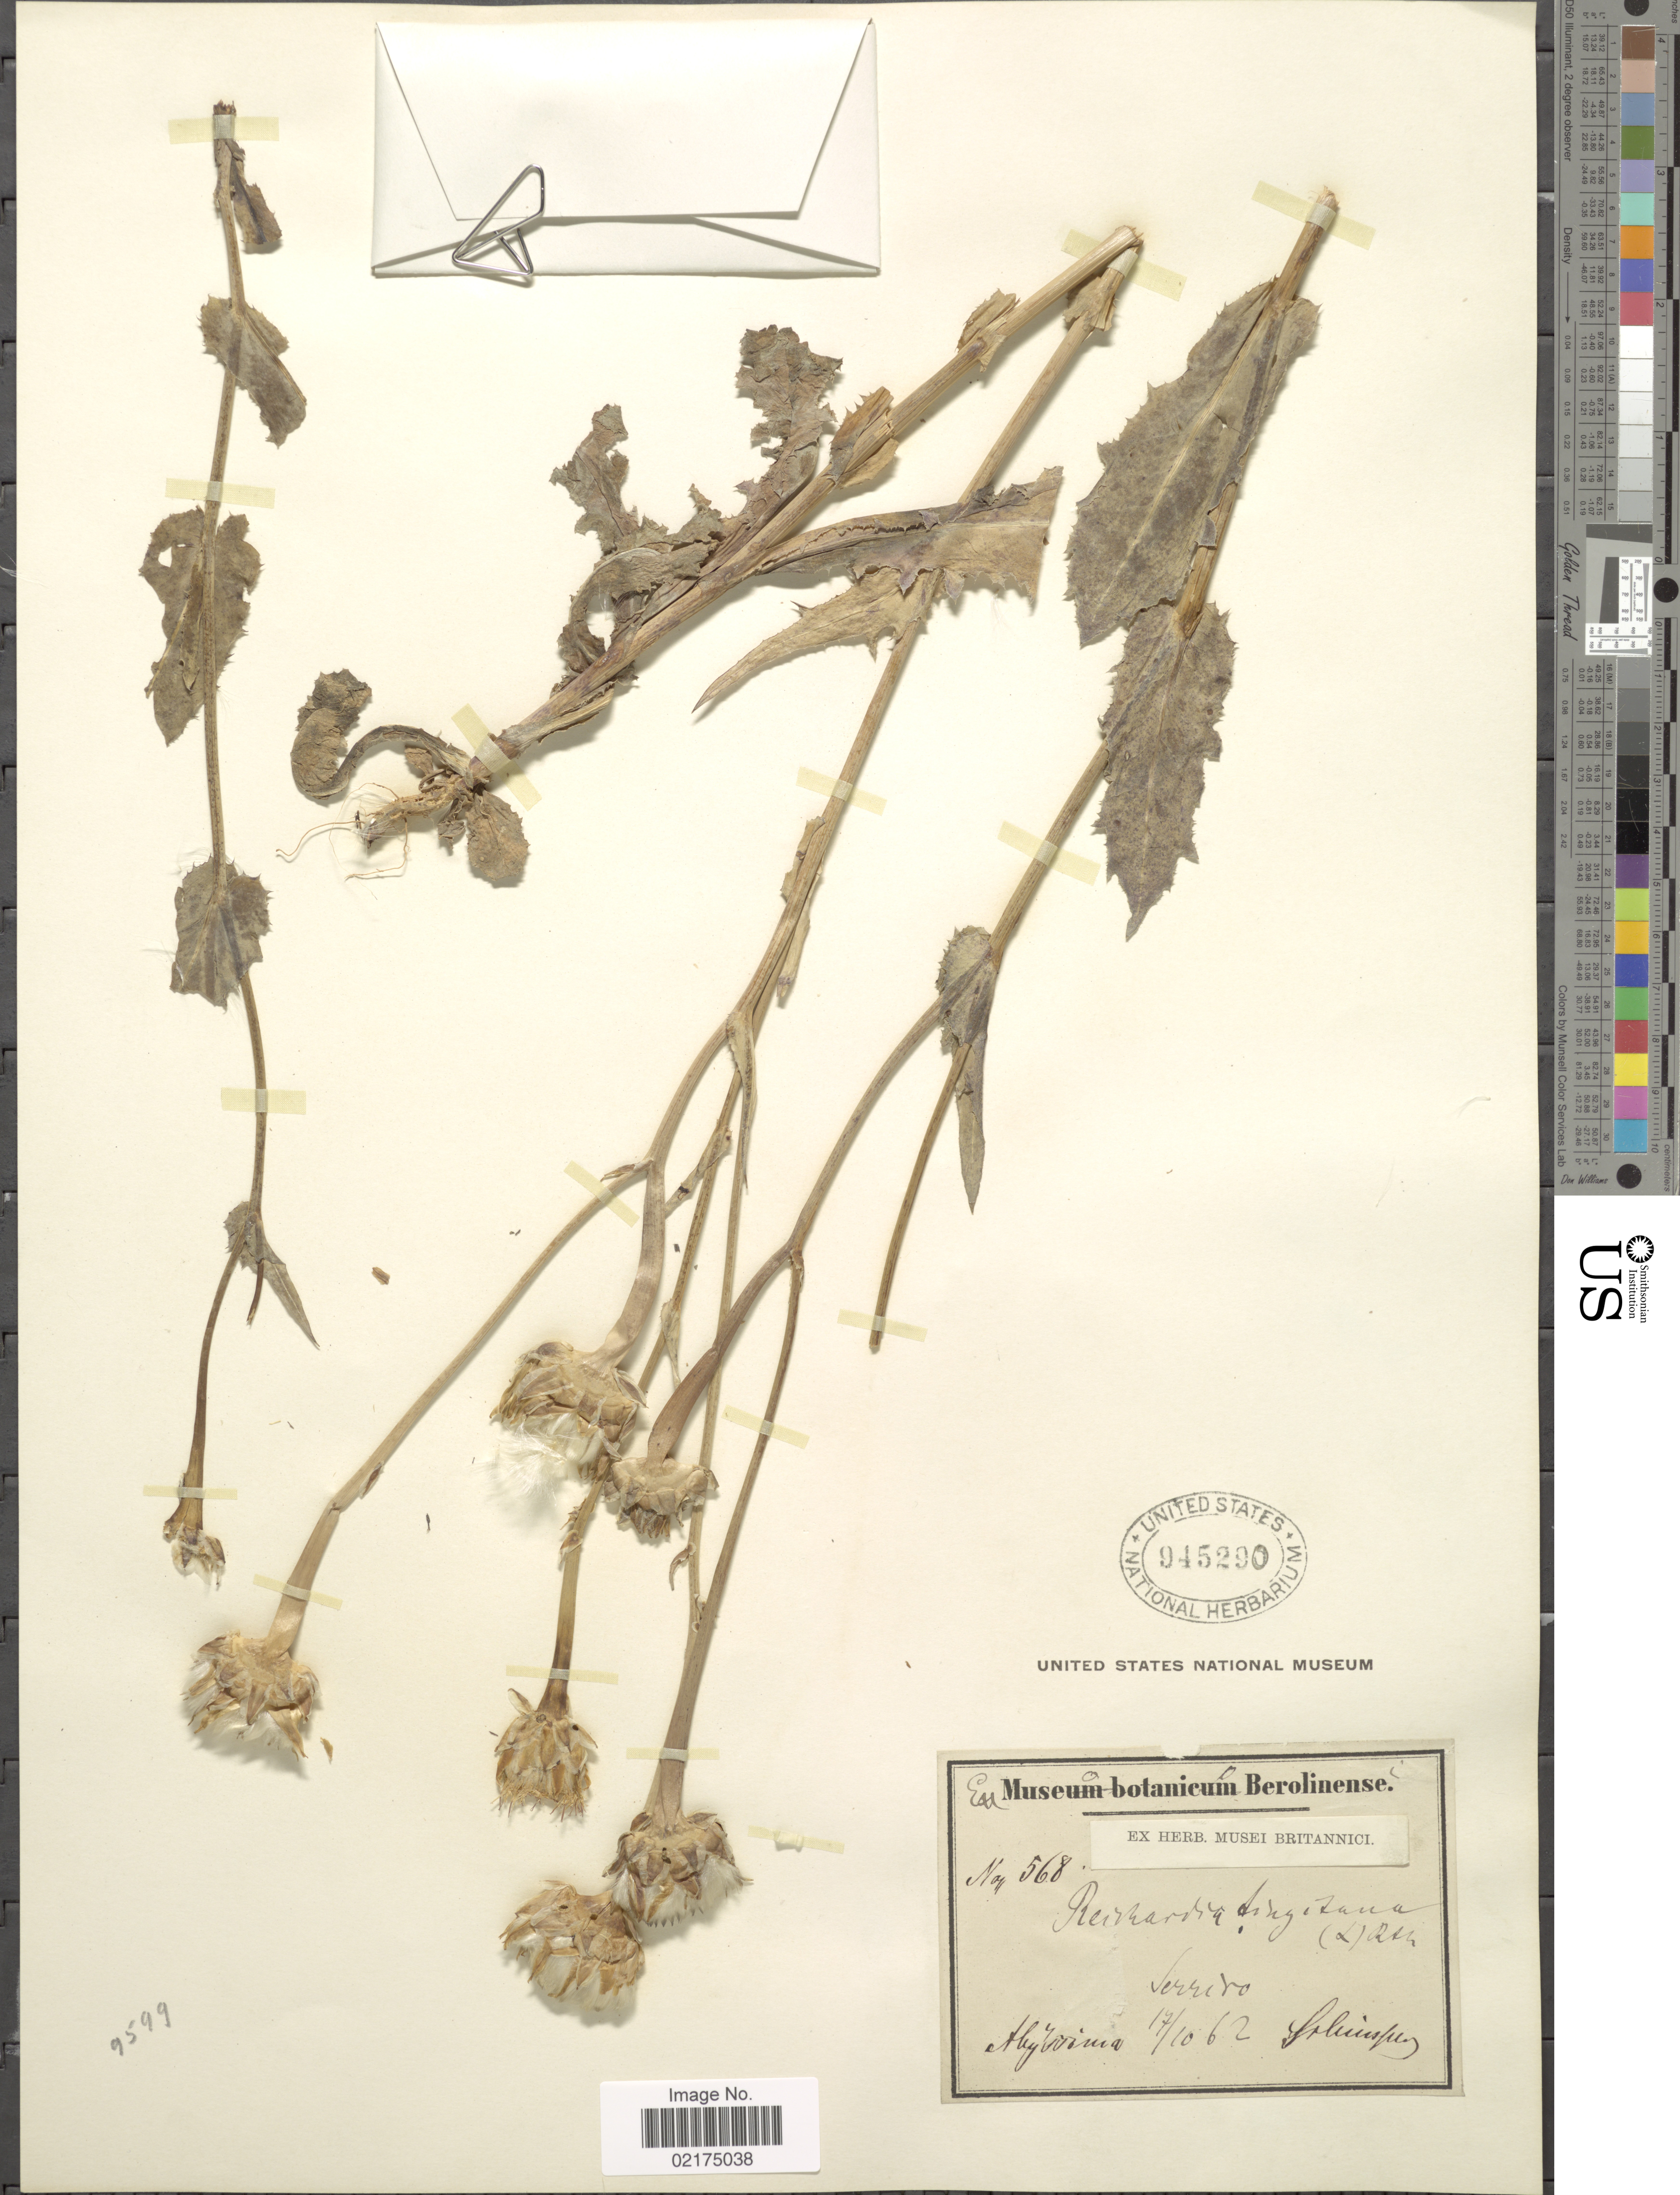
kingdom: Plantae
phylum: Tracheophyta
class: Magnoliopsida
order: Asterales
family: Asteraceae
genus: Reichardia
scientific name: Reichardia tingitana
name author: (L.) Roth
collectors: -. Schimper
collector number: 568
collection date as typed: Transcribed d/m/y: 17/10/62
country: Eritrea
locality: Serriro, Abyssinia [interpreted]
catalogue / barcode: US 945290